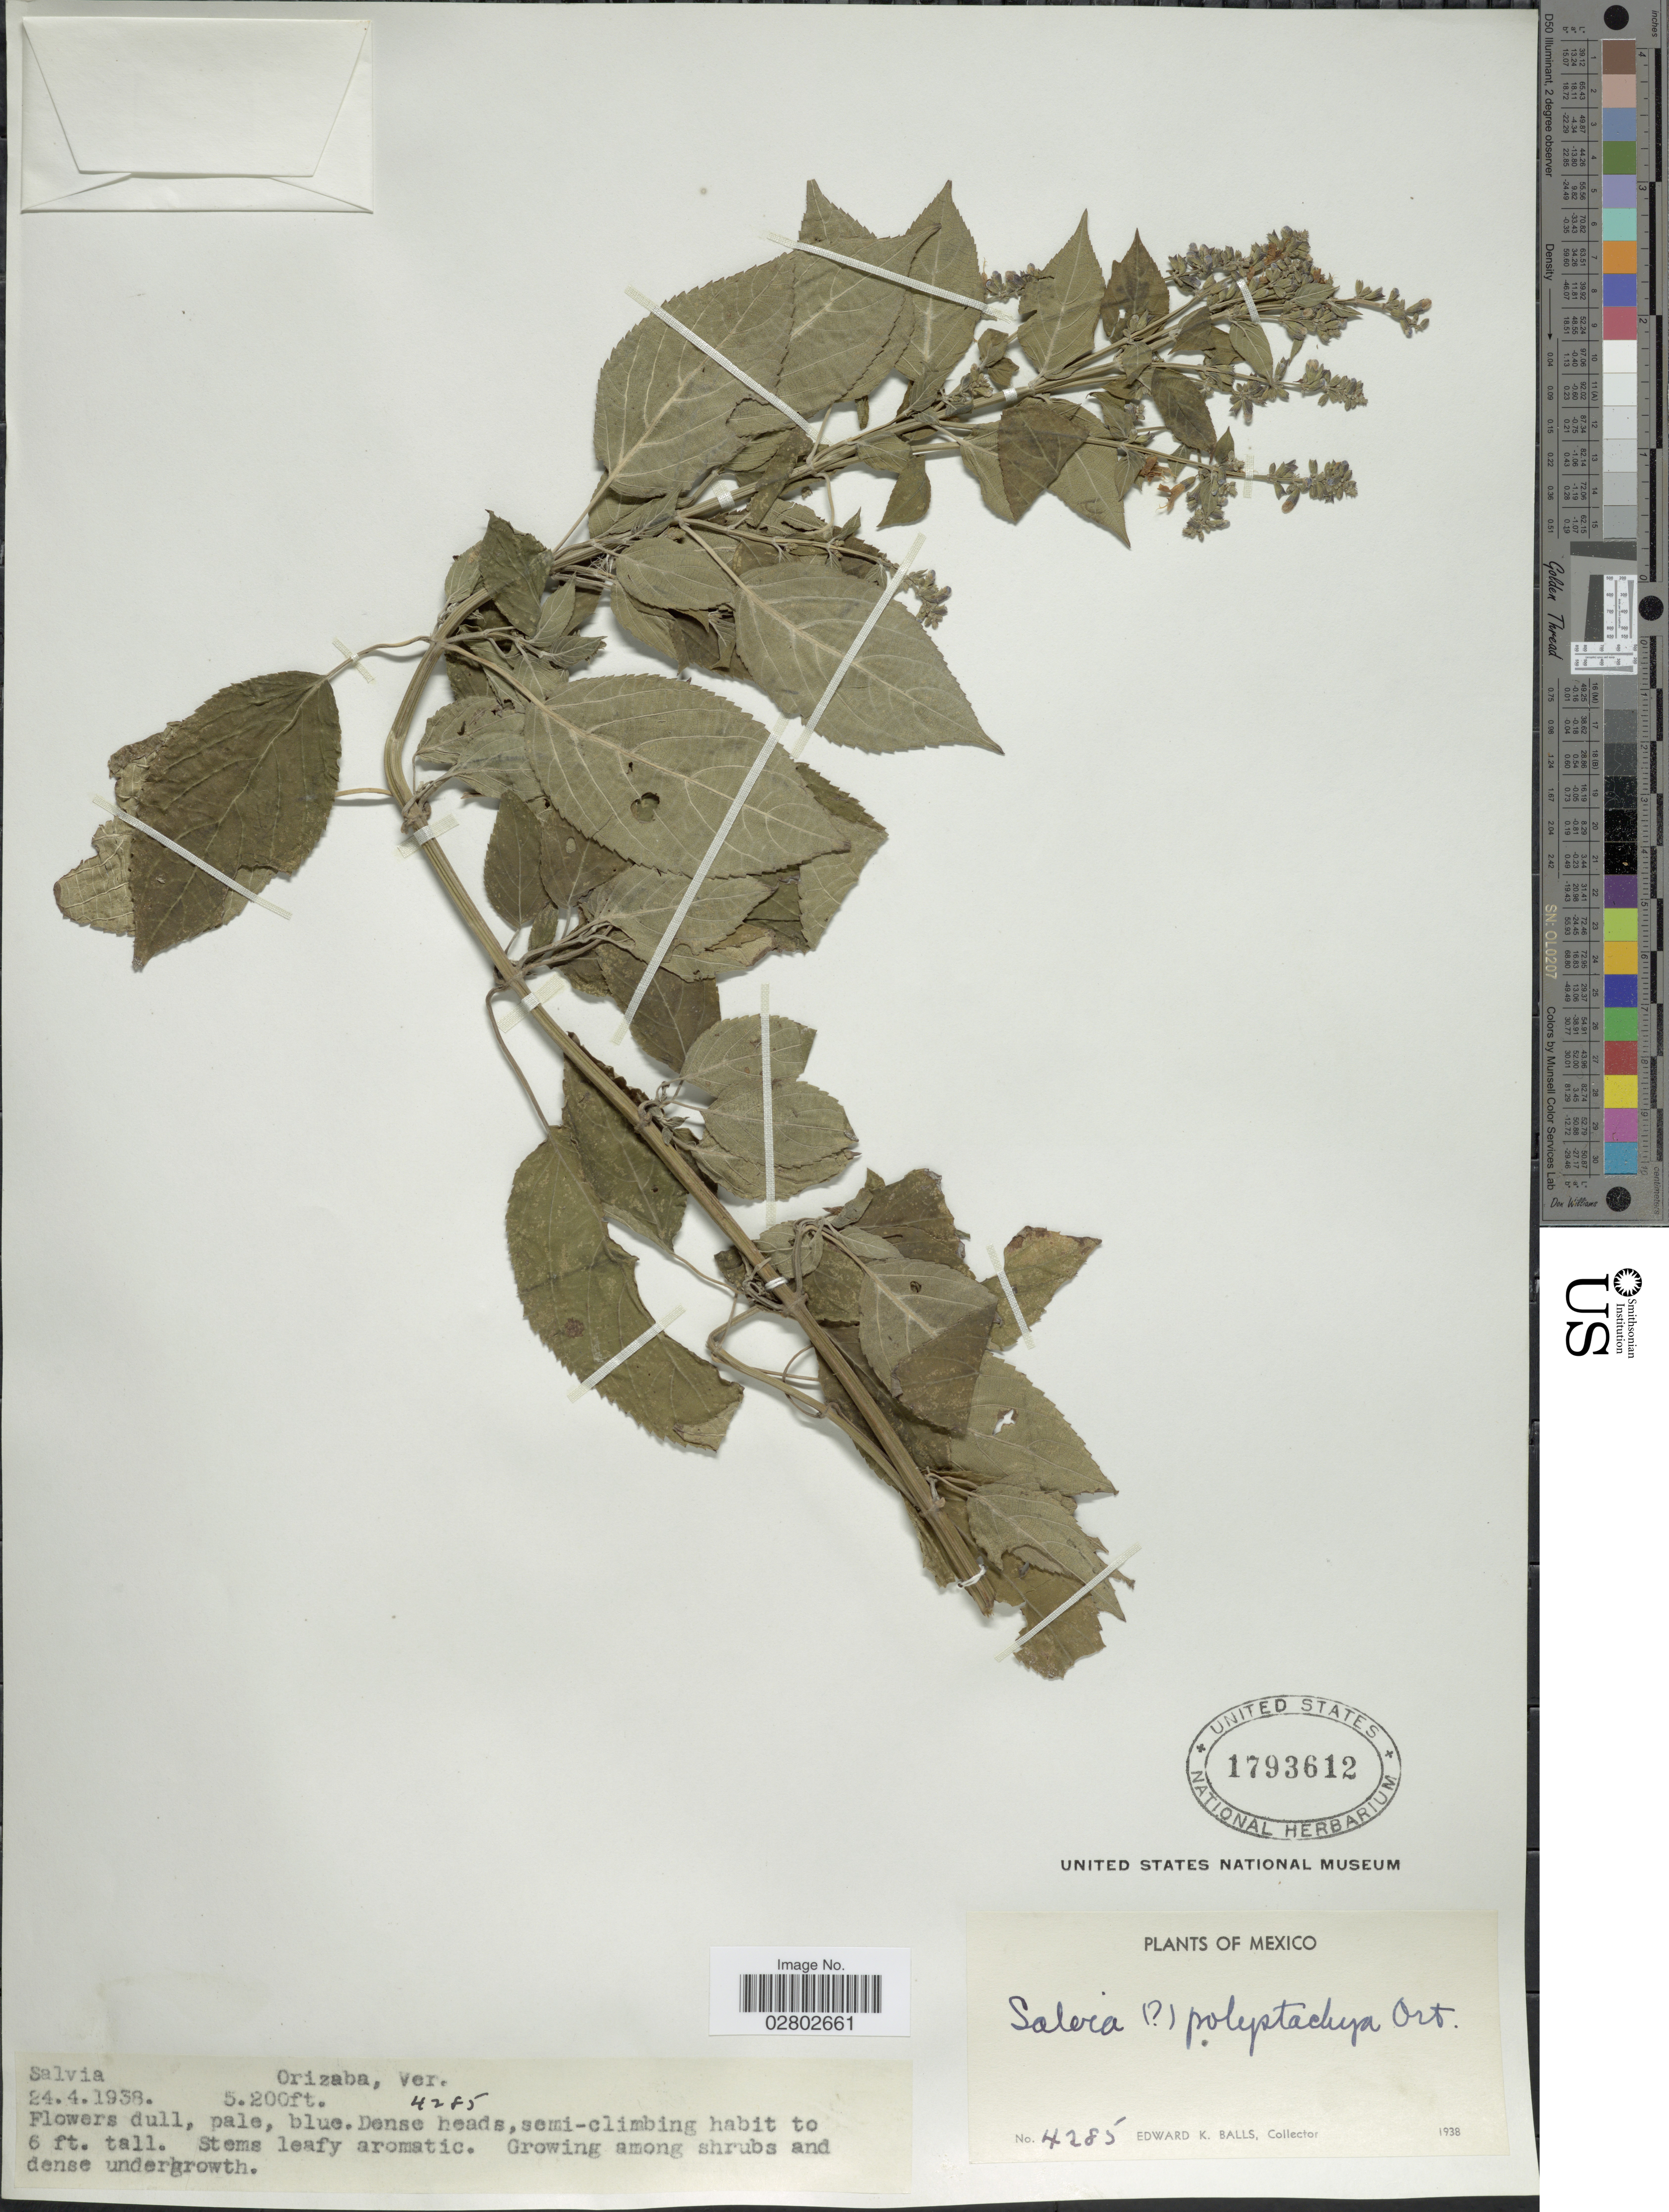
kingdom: Plantae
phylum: Tracheophyta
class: Magnoliopsida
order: Lamiales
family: Lamiaceae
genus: Salvia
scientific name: Salvia polystachya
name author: Cav.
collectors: E. K. Balls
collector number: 4285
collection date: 1938-04-24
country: Mexico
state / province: Veracruz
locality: Orizaba, Ver.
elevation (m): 1585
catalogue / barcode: US 1793612